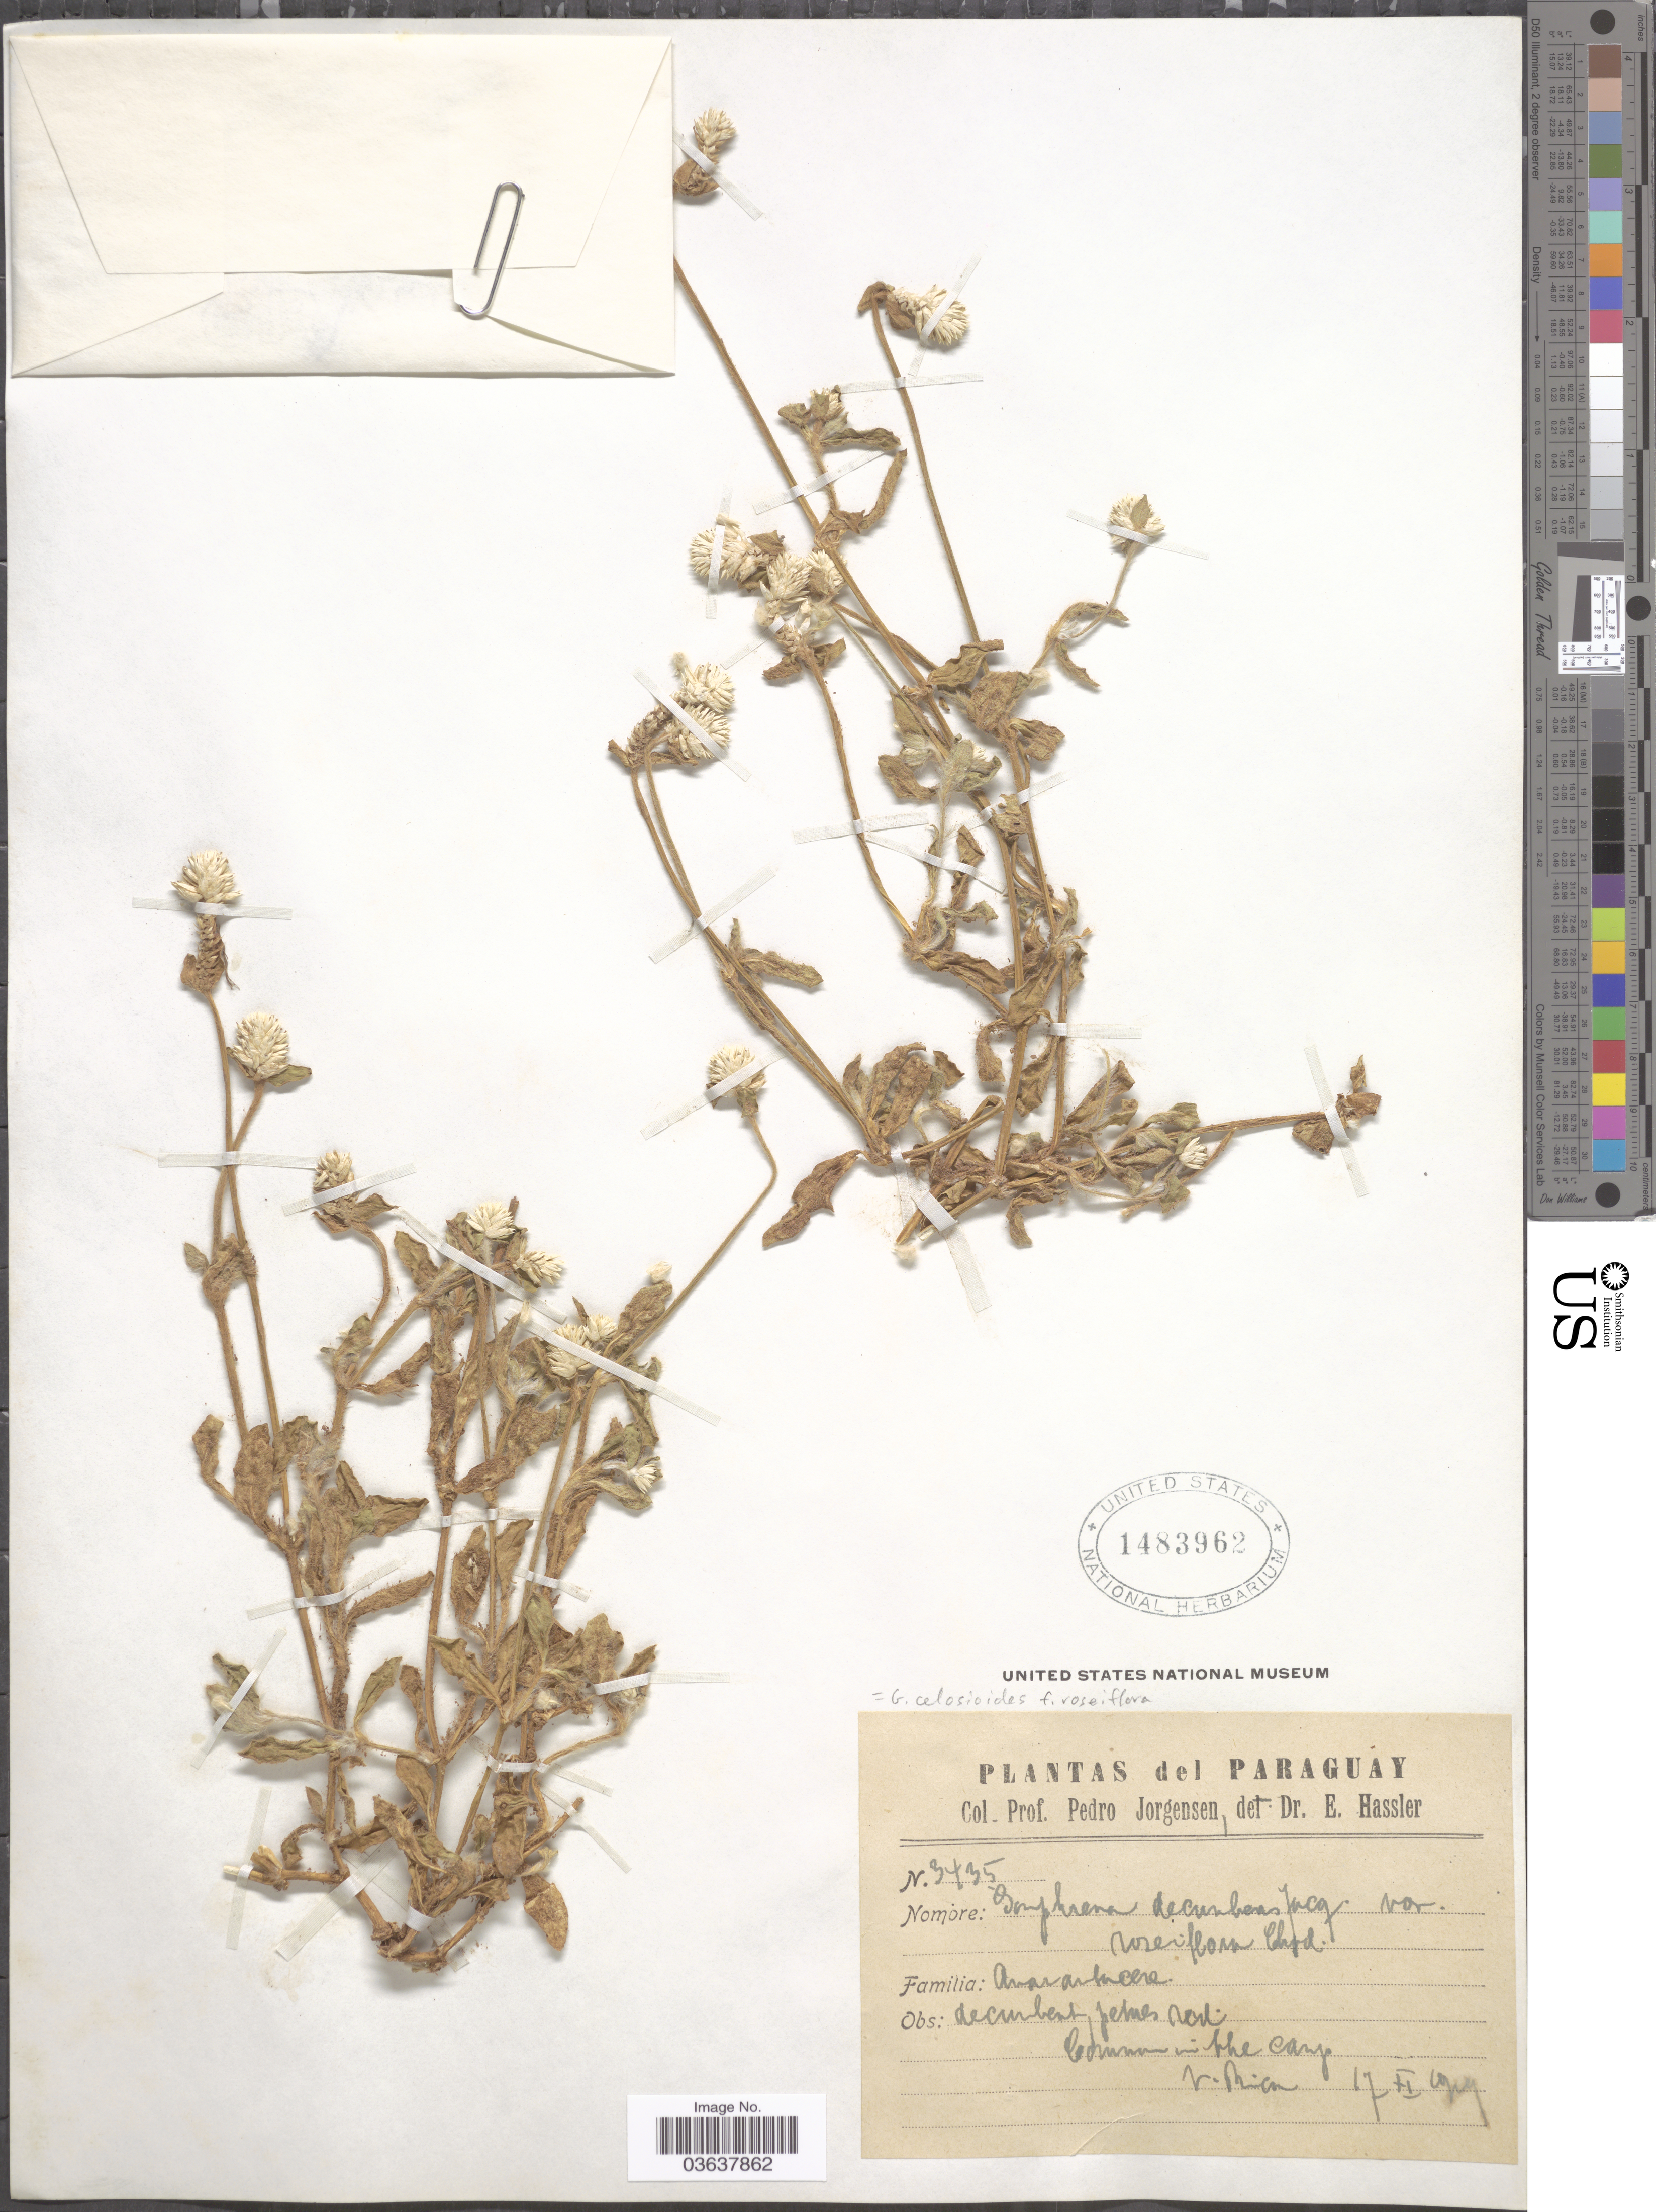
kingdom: Plantae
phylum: Tracheophyta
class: Magnoliopsida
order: Caryophyllales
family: Amaranthaceae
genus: Gomphrena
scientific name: Gomphrena celosioides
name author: Mart.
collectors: P. Jörgensen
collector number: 3435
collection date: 1919-11-17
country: Paraguay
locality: V. Rica.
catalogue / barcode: US 1483962